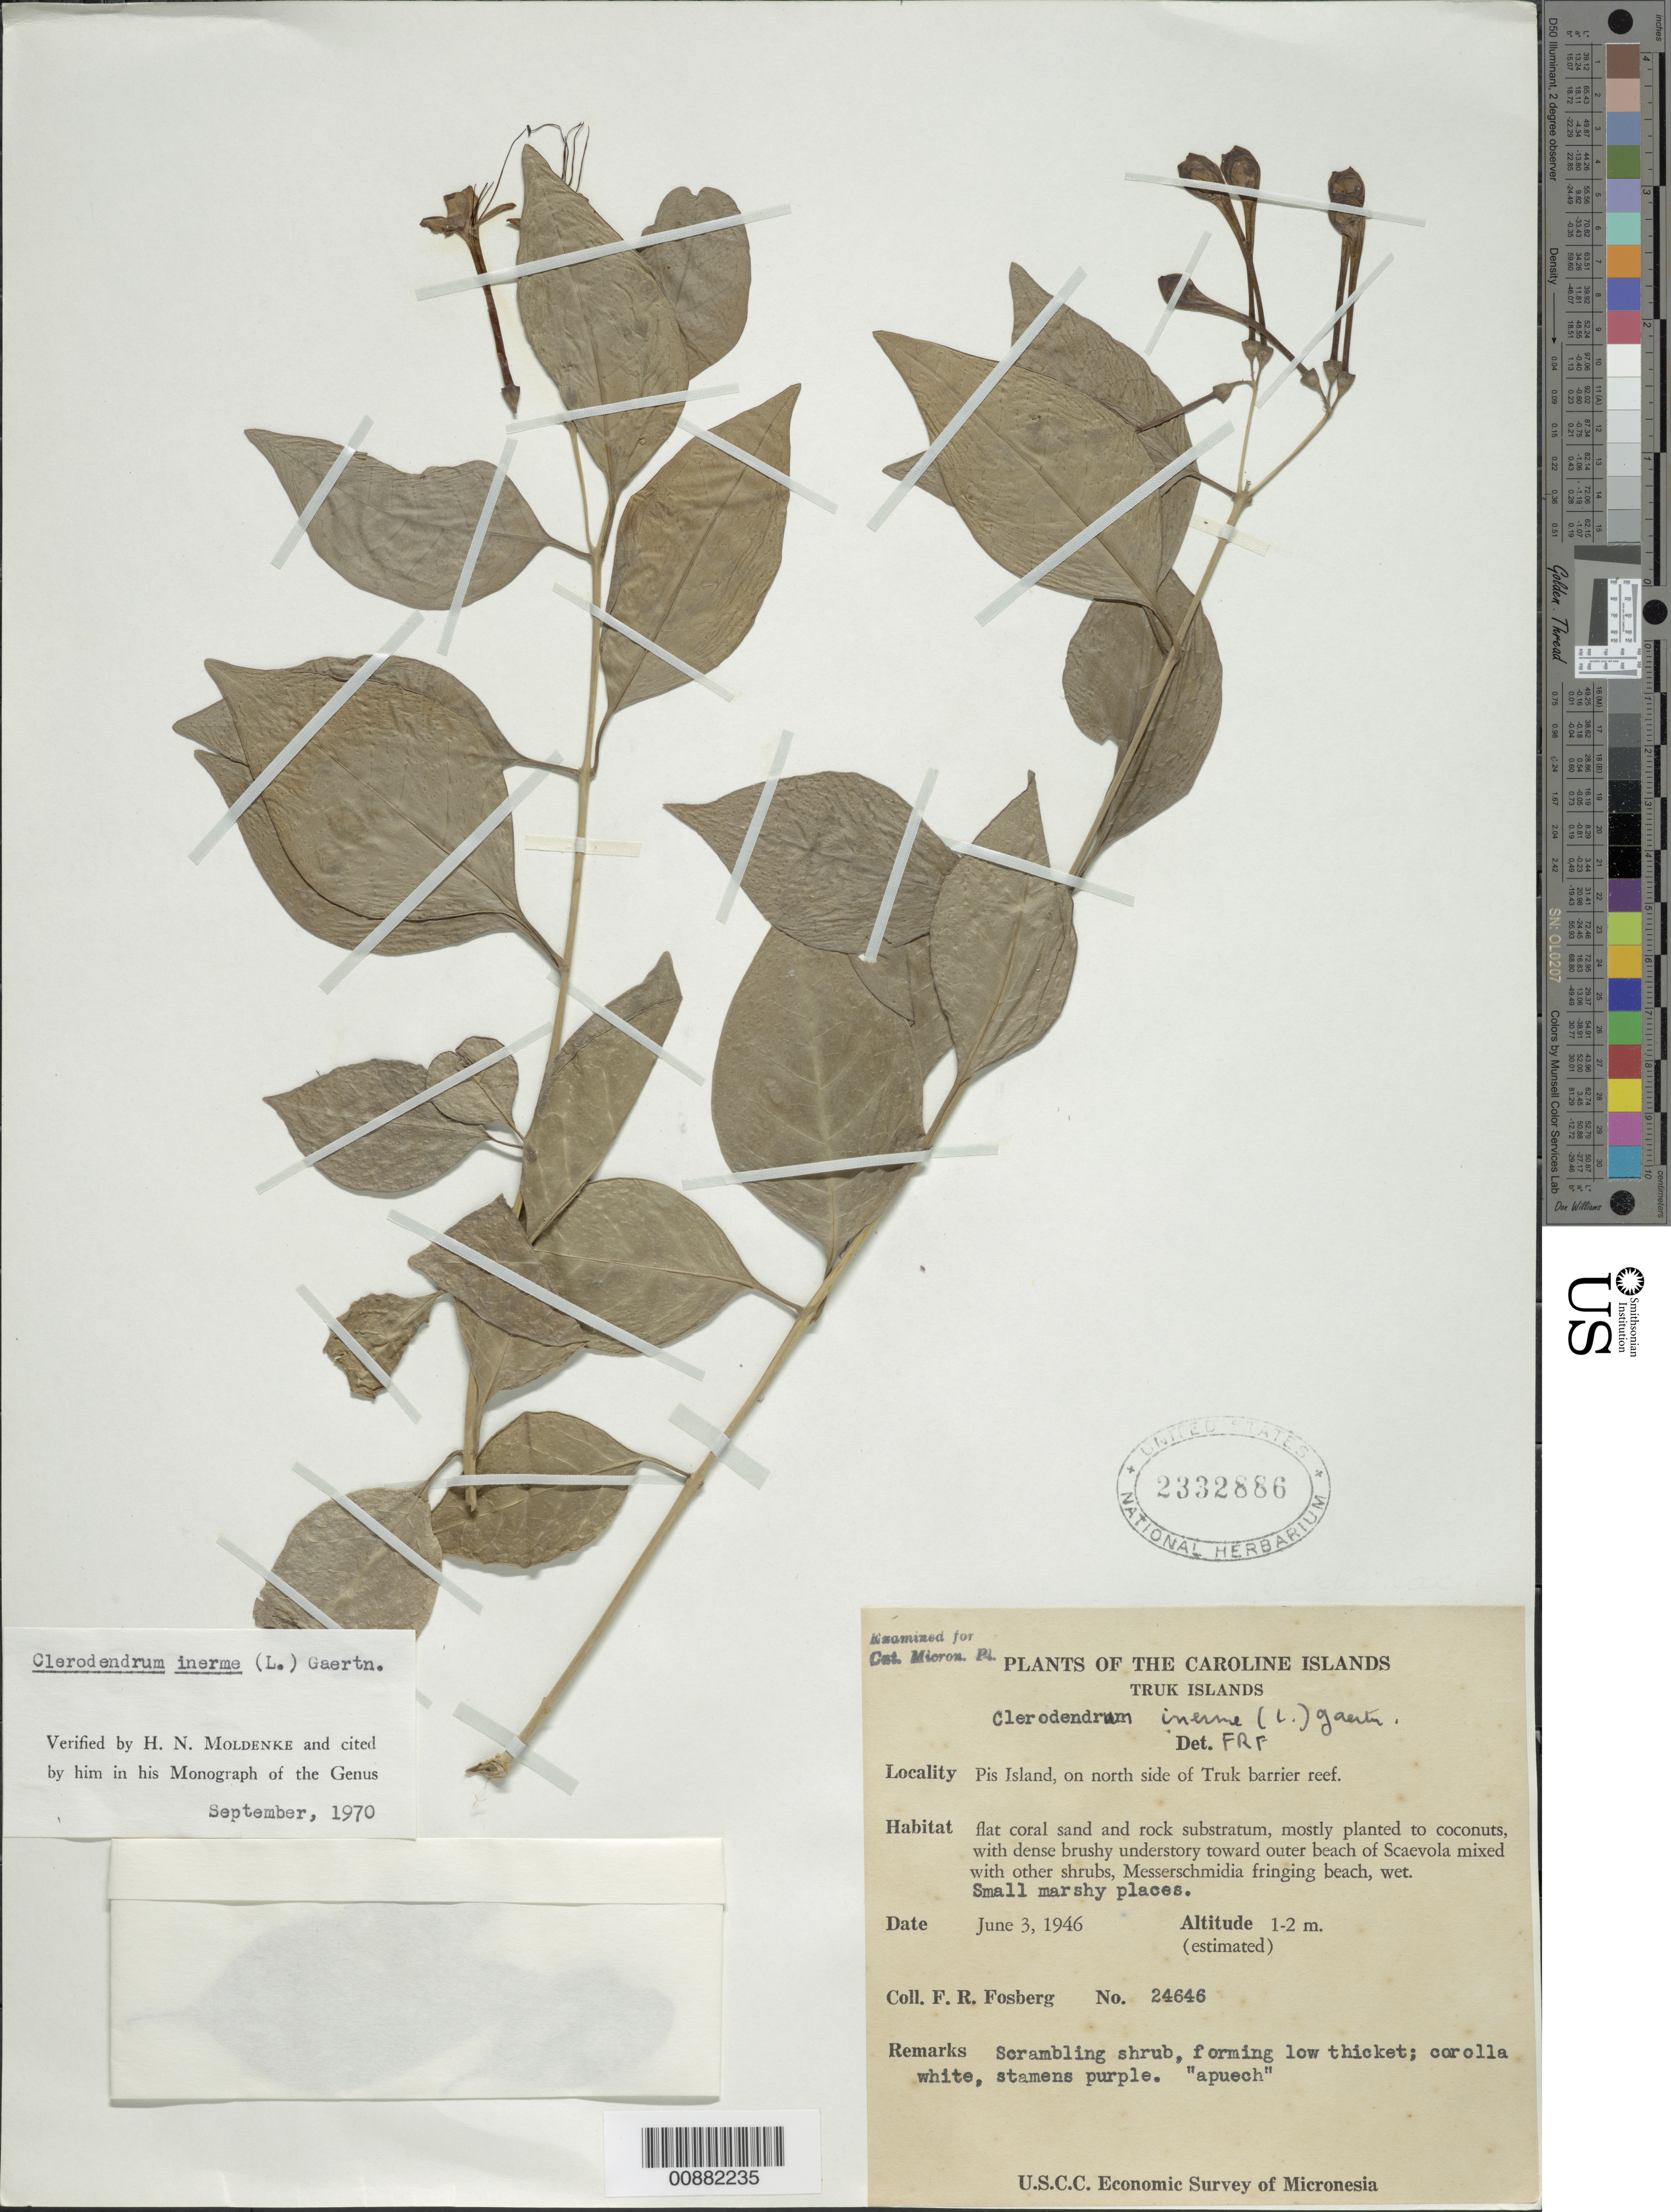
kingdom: Plantae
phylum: Tracheophyta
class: Magnoliopsida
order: Lamiales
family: Lamiaceae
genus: Clerodendrum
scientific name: Clerodendrum inerme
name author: (L.) Gaertn.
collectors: F. R. Fosberg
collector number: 24646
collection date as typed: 03 Jun 1946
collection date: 1946-06-03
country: Micronesia, Federated States of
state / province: Truk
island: Losap Atoll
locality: Pis Islet, on north side of Truk barrier reef.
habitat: small marshy places. Flat coral sand and rock substatum, mostly planted to coconuts, with dense brushy understory.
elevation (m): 1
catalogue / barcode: US 2332886